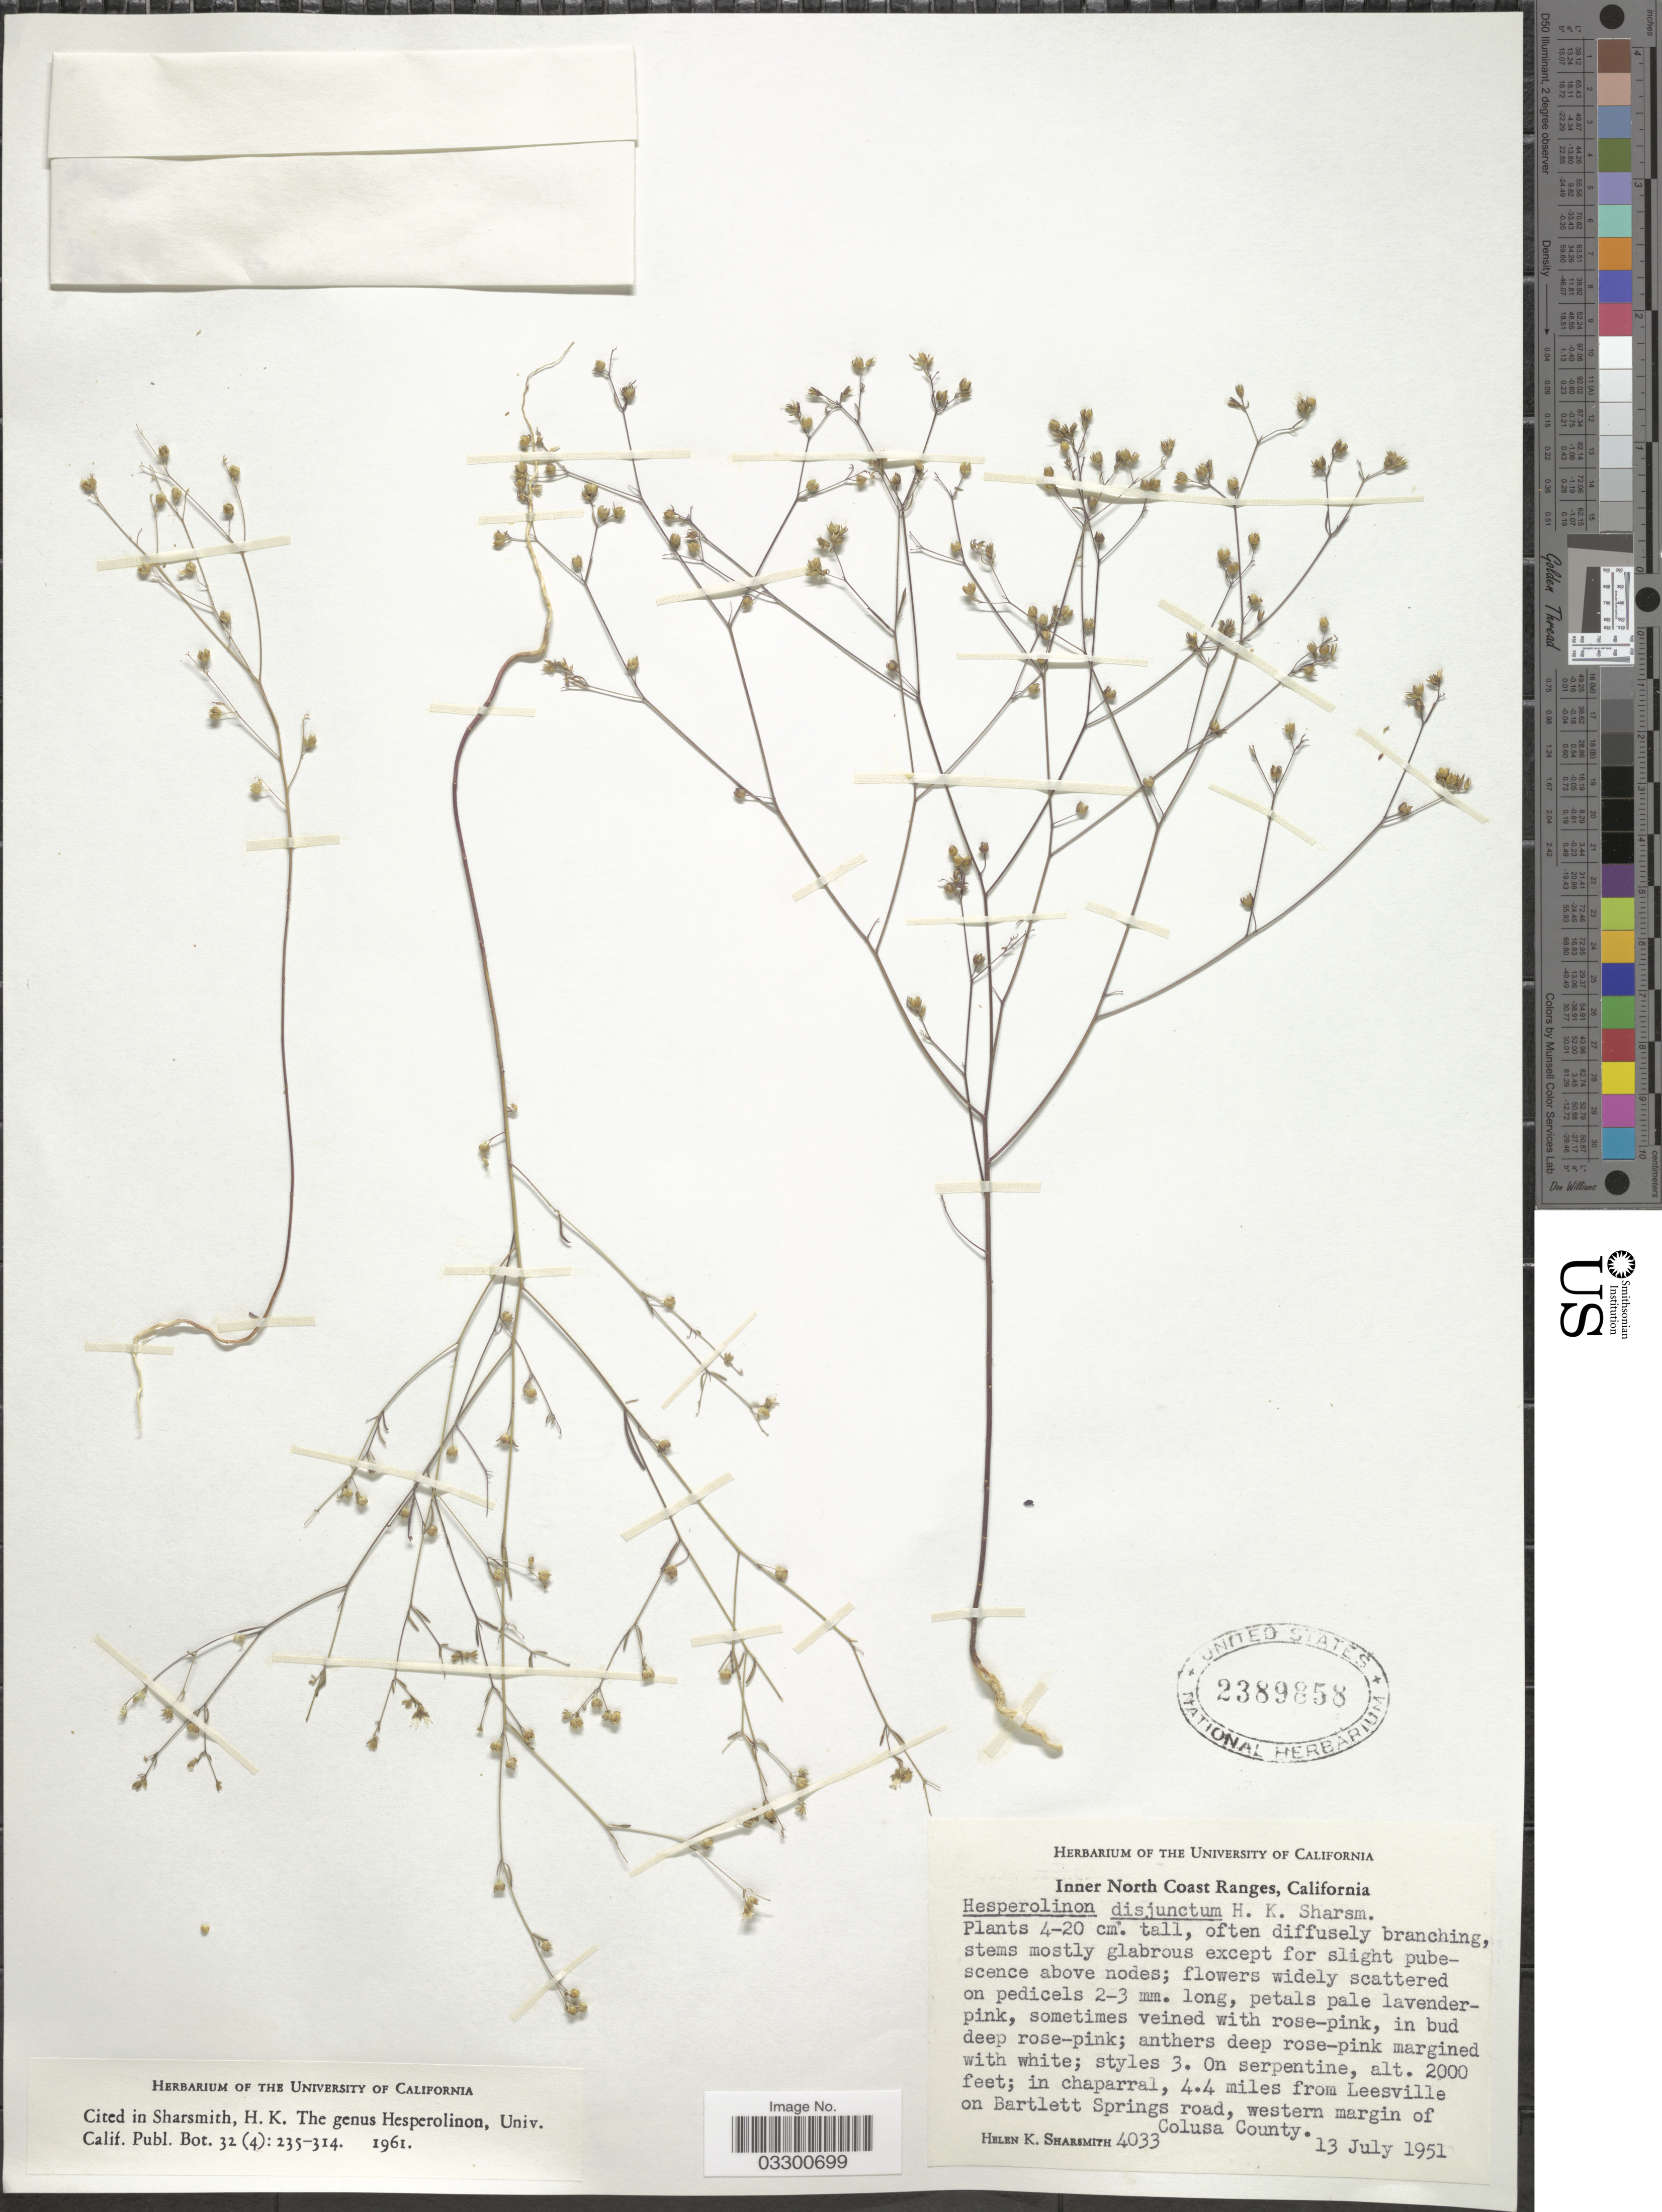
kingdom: Plantae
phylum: Tracheophyta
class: Magnoliopsida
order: Malpighiales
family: Linaceae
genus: Hesperolinon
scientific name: Hesperolinon disjunctum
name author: H. Sharsm.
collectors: H. Sharsmith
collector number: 4033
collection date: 1951-07-13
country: United States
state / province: California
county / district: Colusa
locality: Inner North Coast Ranges. 4.4 miles from Leesville on Bartlett Springs road, western margin of Colusa County.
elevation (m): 610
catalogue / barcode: US 2389858